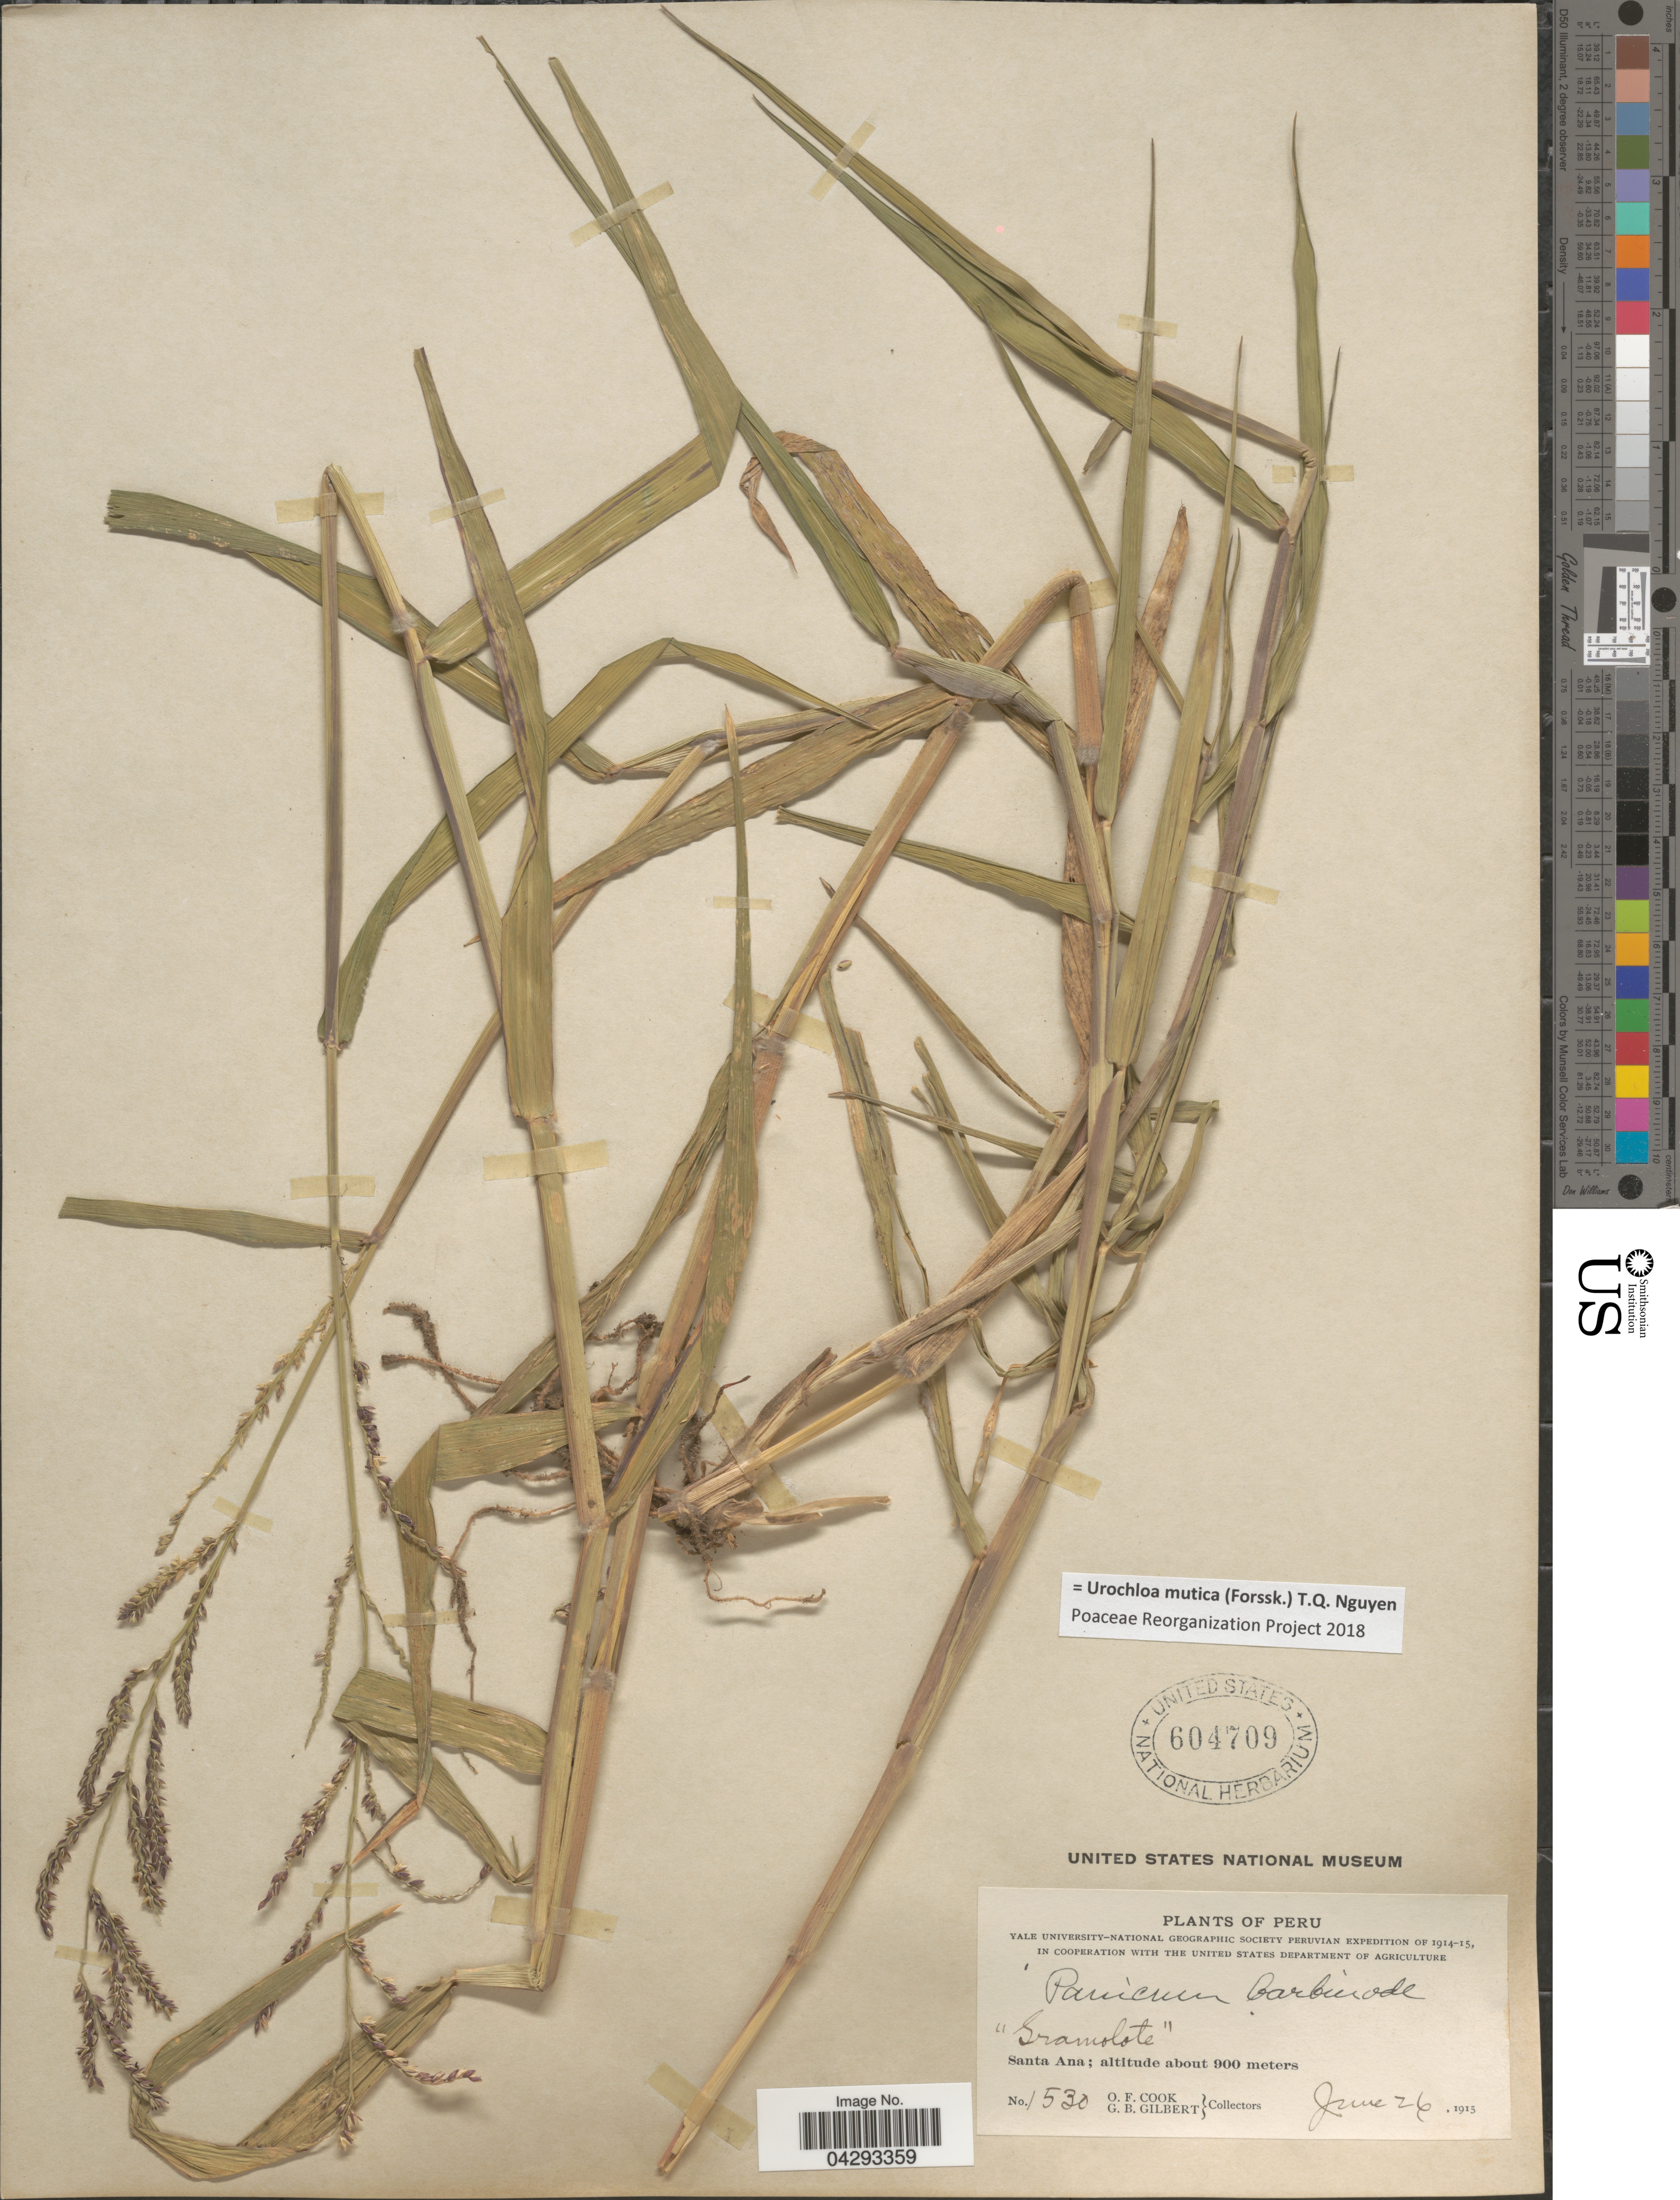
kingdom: Plantae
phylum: Tracheophyta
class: Liliopsida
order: Poales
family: Poaceae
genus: Urochloa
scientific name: Urochloa mutica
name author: (Forssk.) T.Q. Nguyen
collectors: O. F. Cook & G. B. Gilbert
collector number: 1530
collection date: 1915-06-26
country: Peru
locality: Yale University-National Geographic Society Peruvian Expedition Of 1914-15. Santa Ana.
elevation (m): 900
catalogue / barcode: US 604709